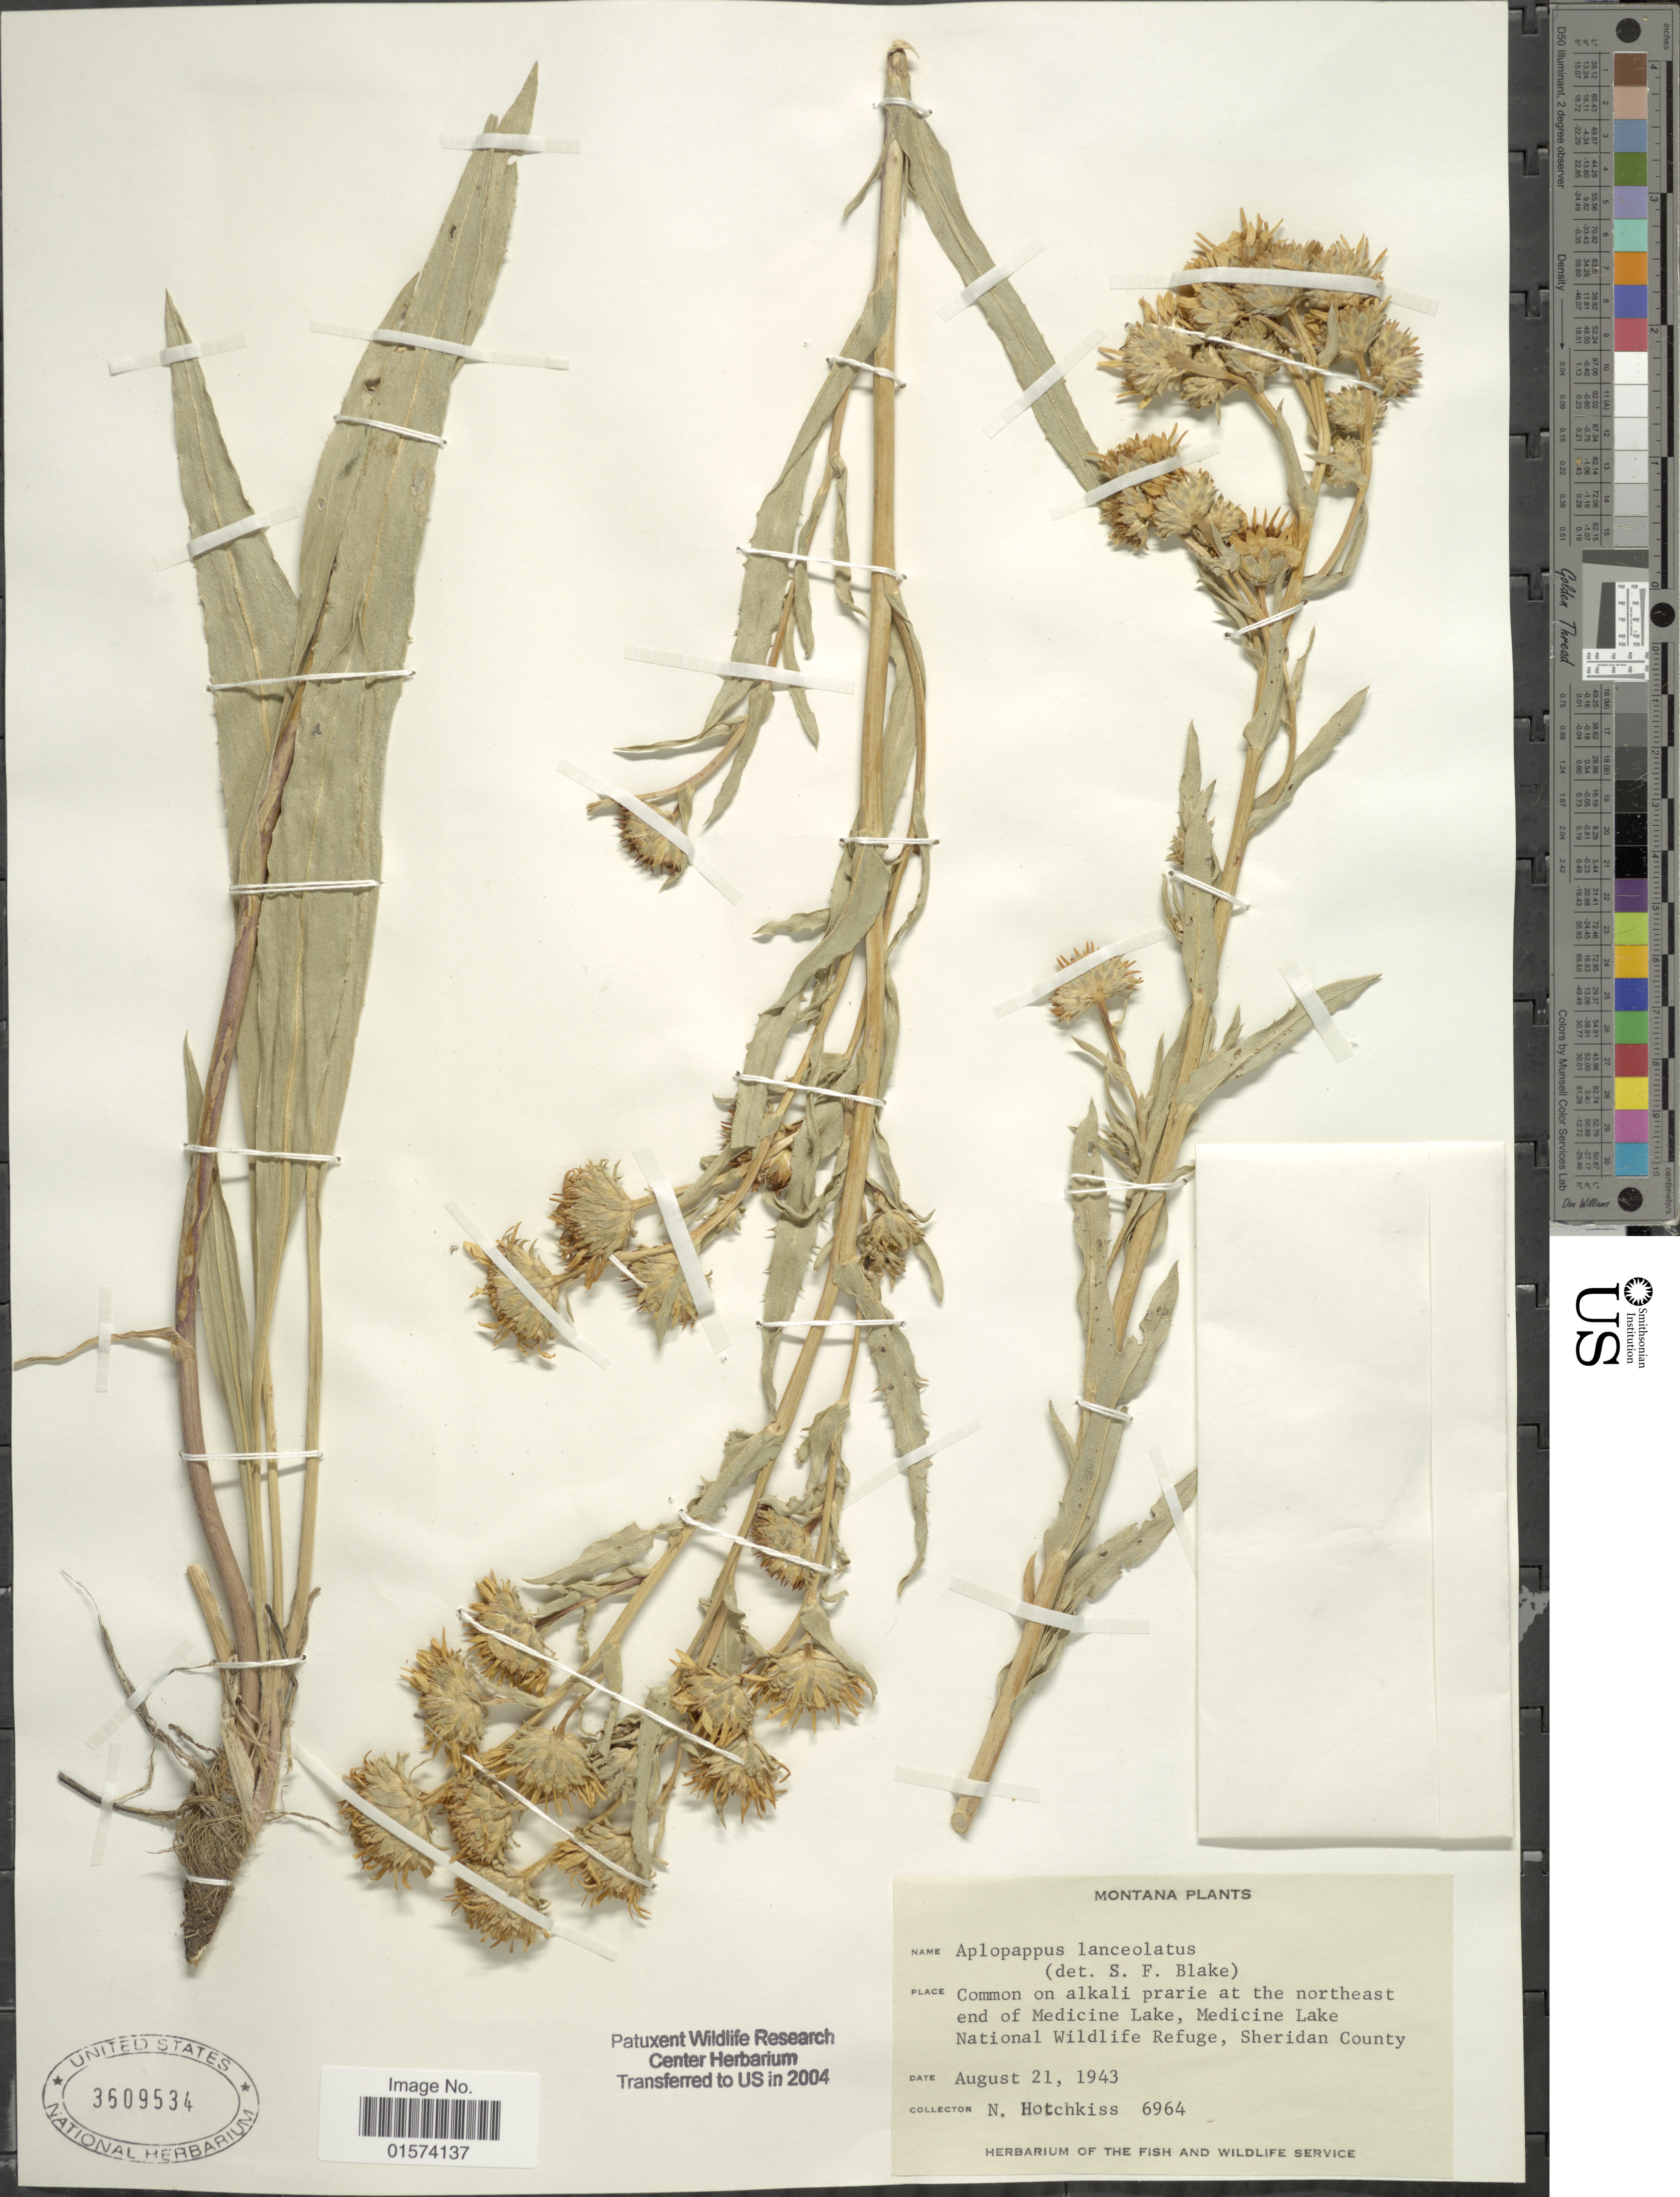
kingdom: Plantae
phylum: Tracheophyta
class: Magnoliopsida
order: Asterales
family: Asteraceae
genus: Pyrrocoma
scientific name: Pyrrocoma lanceolata var. lanceolata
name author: (Hook.) Greene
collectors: N. Hotchkiss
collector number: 6964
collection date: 1943-08-21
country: United States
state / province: Montana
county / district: Sheridan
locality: Common on alkali prairie at the northeast end of Medicine Lake, Medicine Lake National Wildlife Refuge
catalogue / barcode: US 3609534